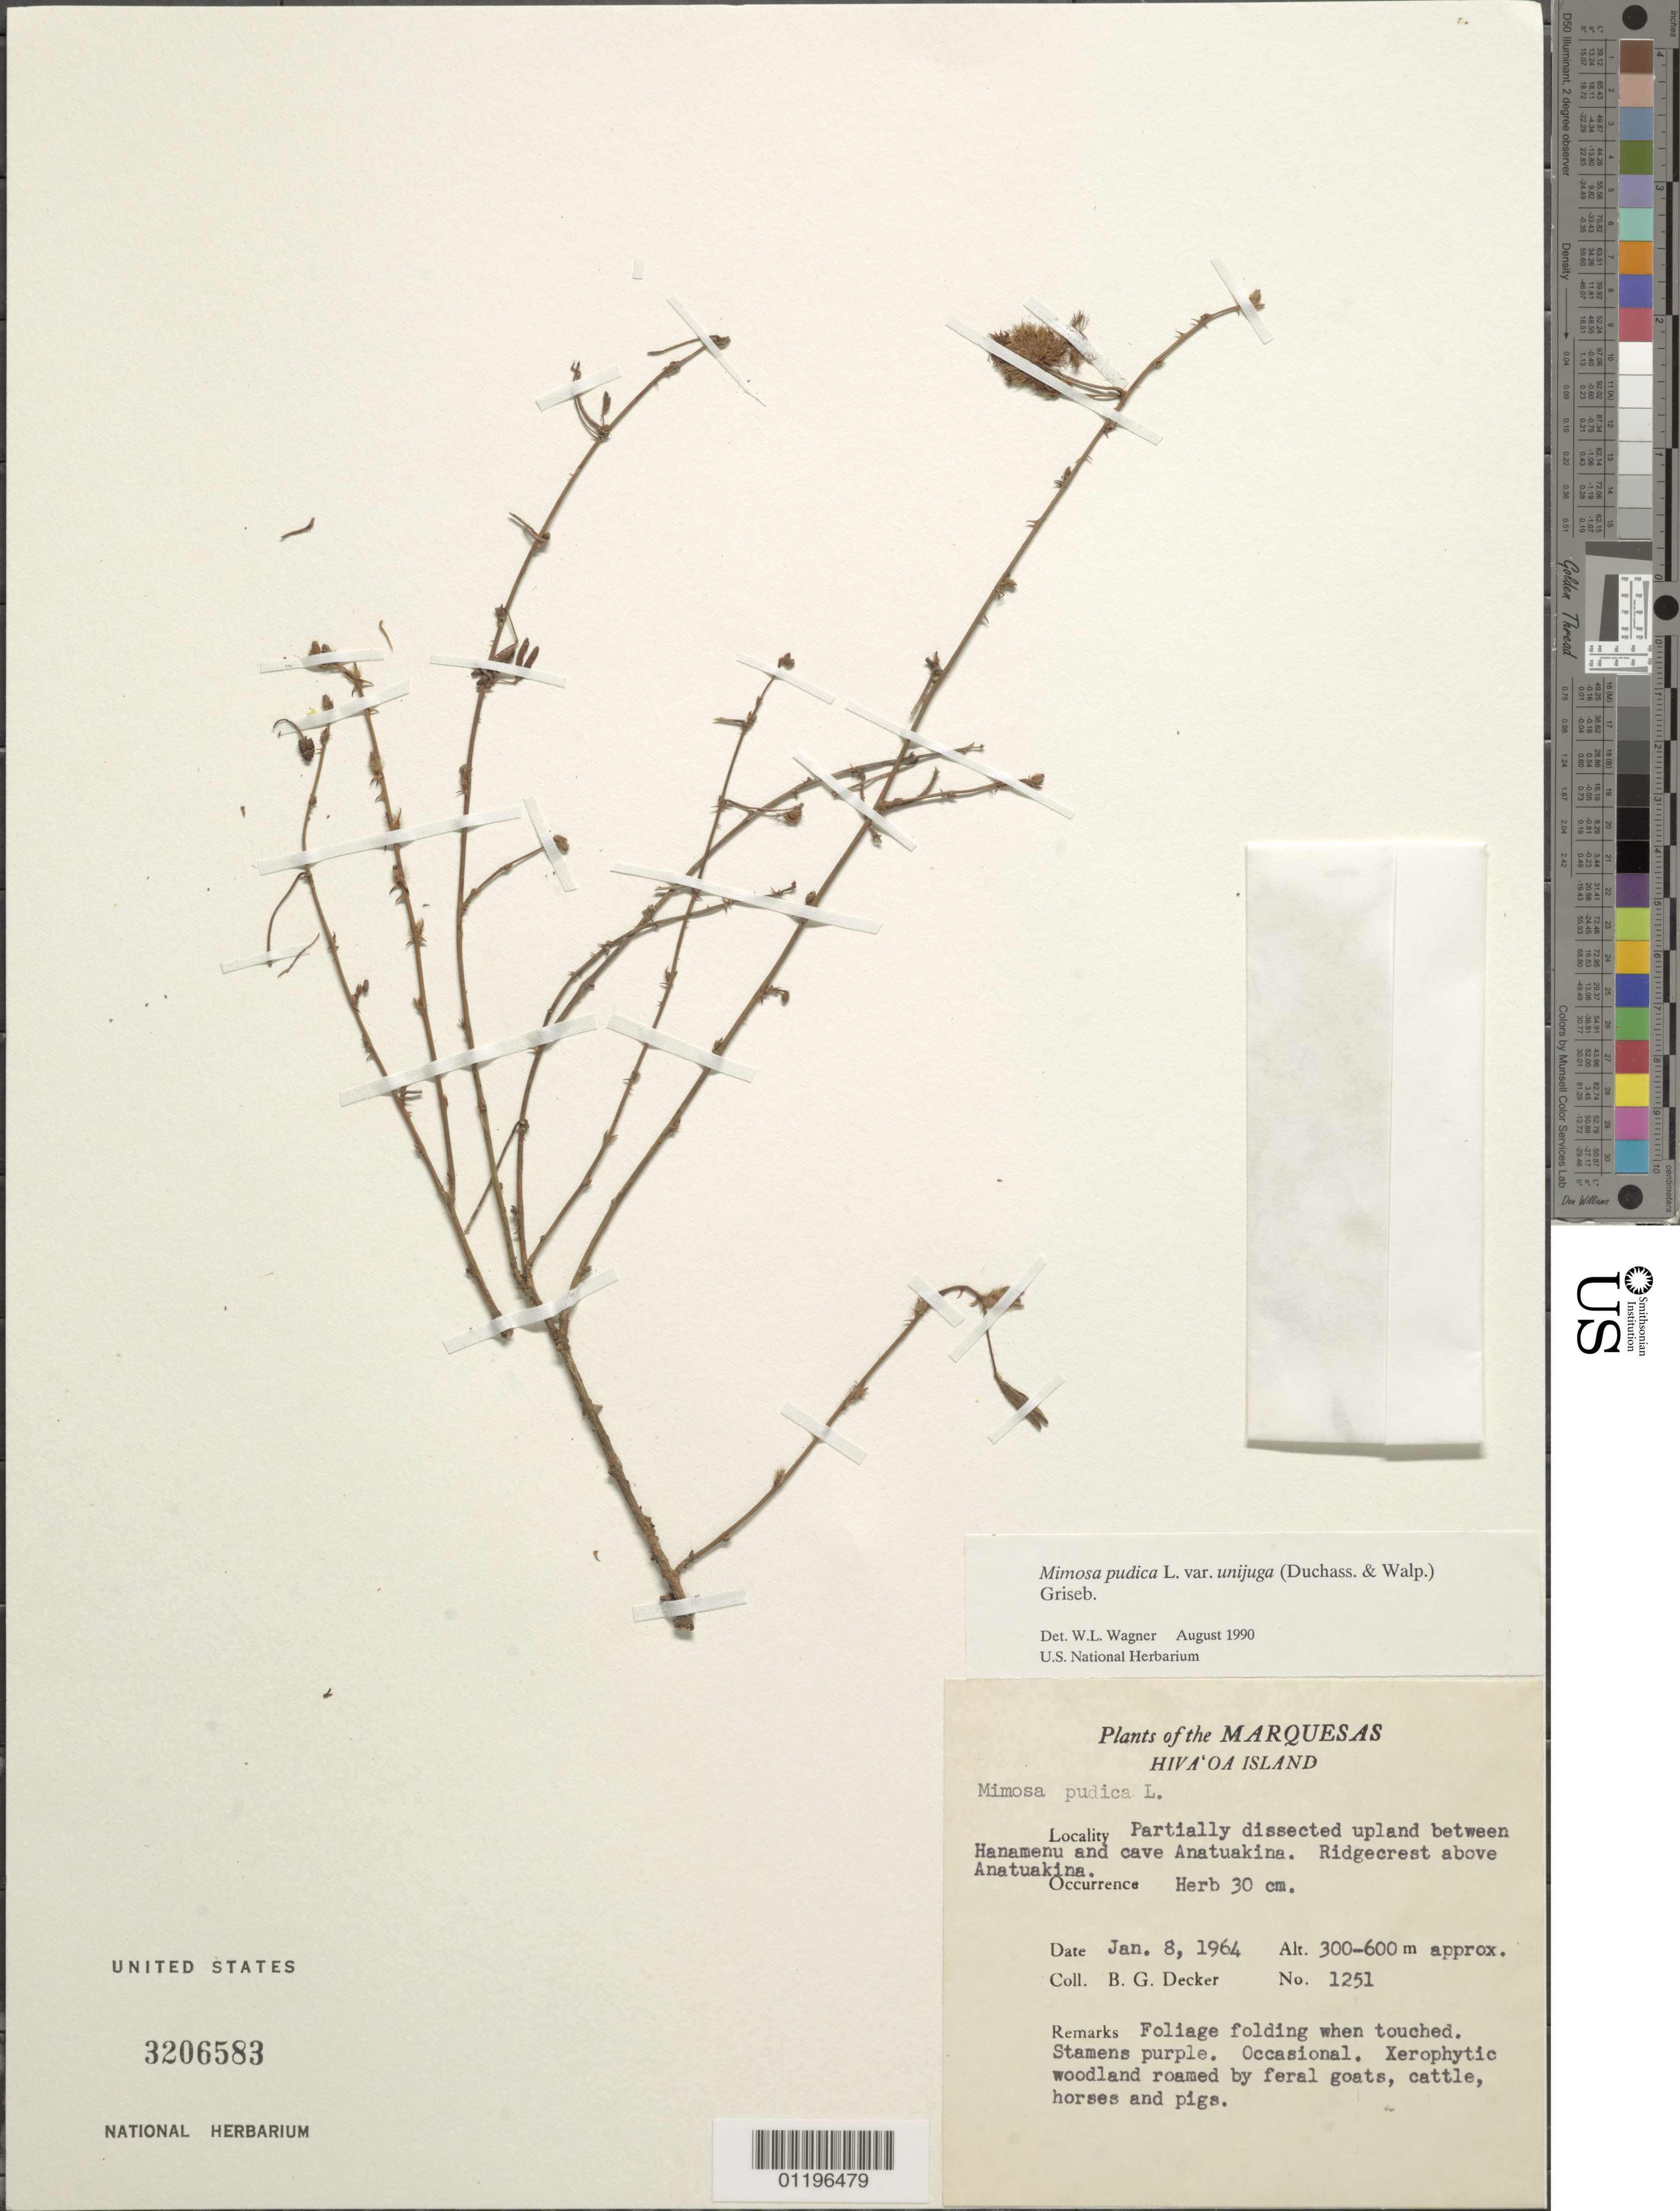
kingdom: Plantae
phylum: Tracheophyta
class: Magnoliopsida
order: Fabales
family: Fabaceae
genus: Mimosa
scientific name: Mimosa pudica var. unijuga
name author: (Walp. & Duchass.) Griseb.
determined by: Wagner, W. L., (BOT), Smithsonian Institution - National Museum of Natural History (UNITED STATES)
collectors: B. G. Decker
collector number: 1251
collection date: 1964-01-08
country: French Polynesia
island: Hiva Oa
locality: between Hanamenu and cave Anatuakina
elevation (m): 300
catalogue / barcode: US 3206583